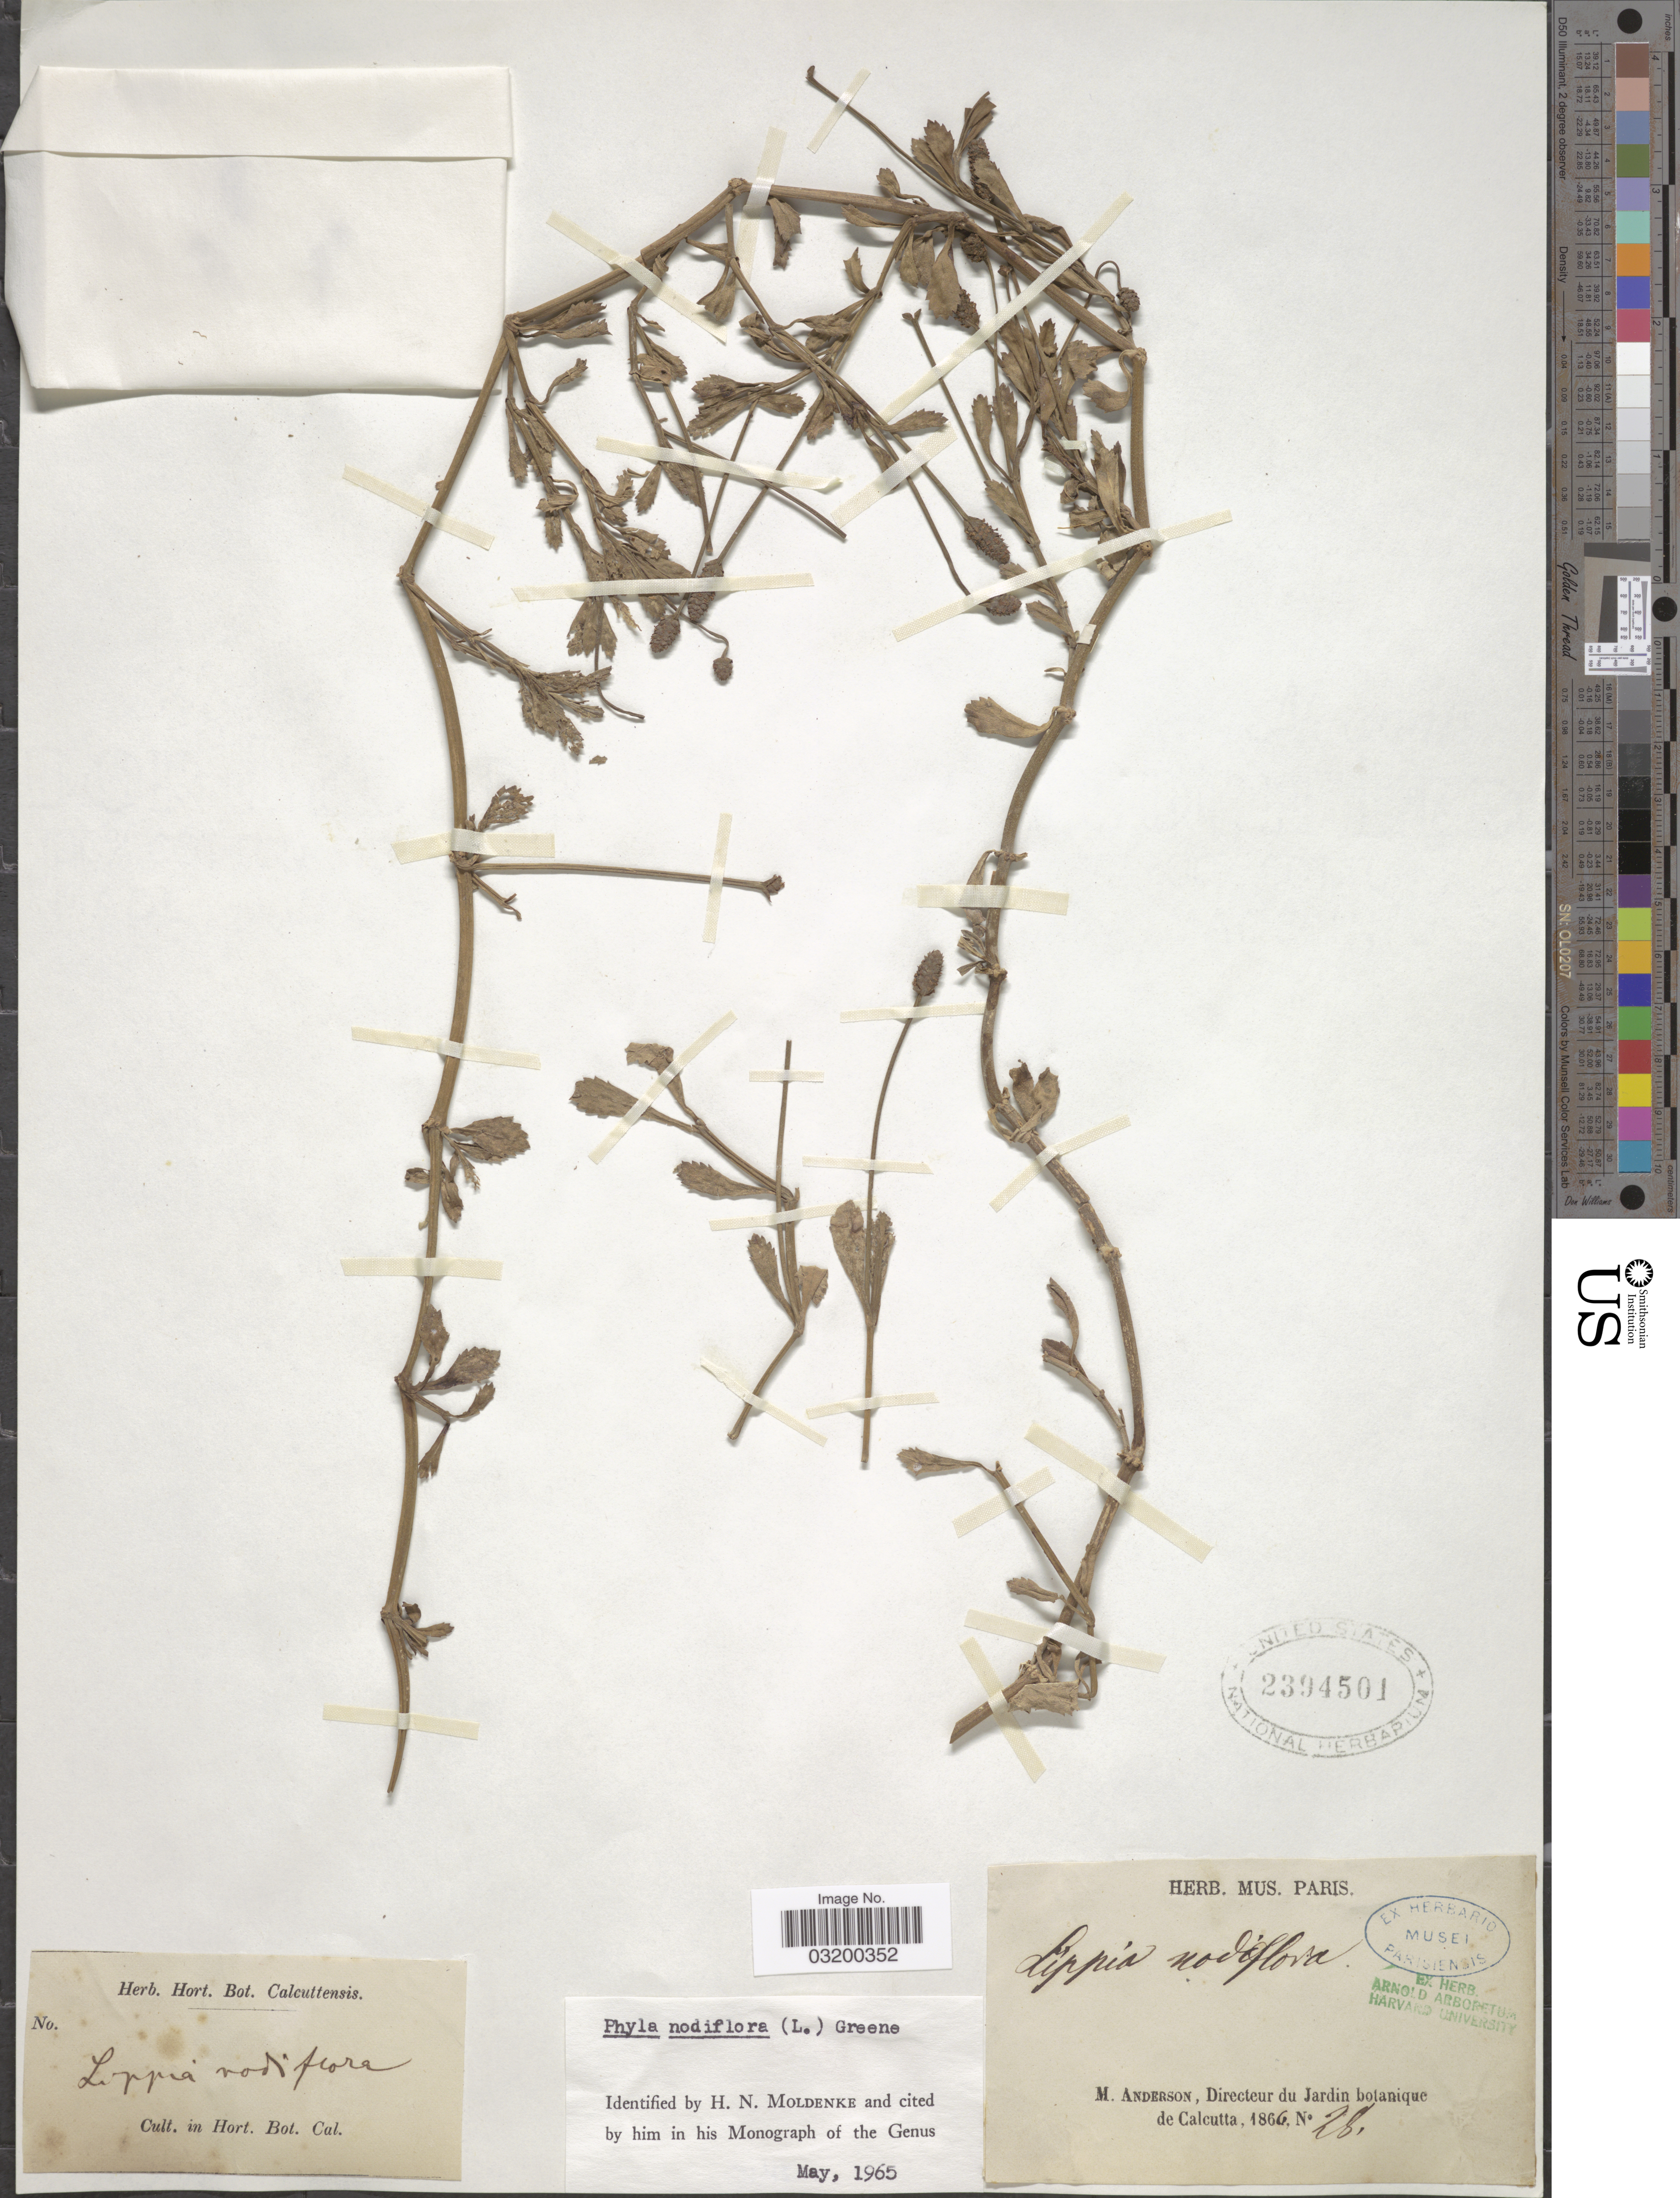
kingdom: Plantae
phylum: Tracheophyta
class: Magnoliopsida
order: Lamiales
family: Verbenaceae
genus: Phyla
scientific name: Phyla nodiflora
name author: (L.) Greene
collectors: M. Anderson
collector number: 28?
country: India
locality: In Hort. Bot. Cal.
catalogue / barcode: US 2394501